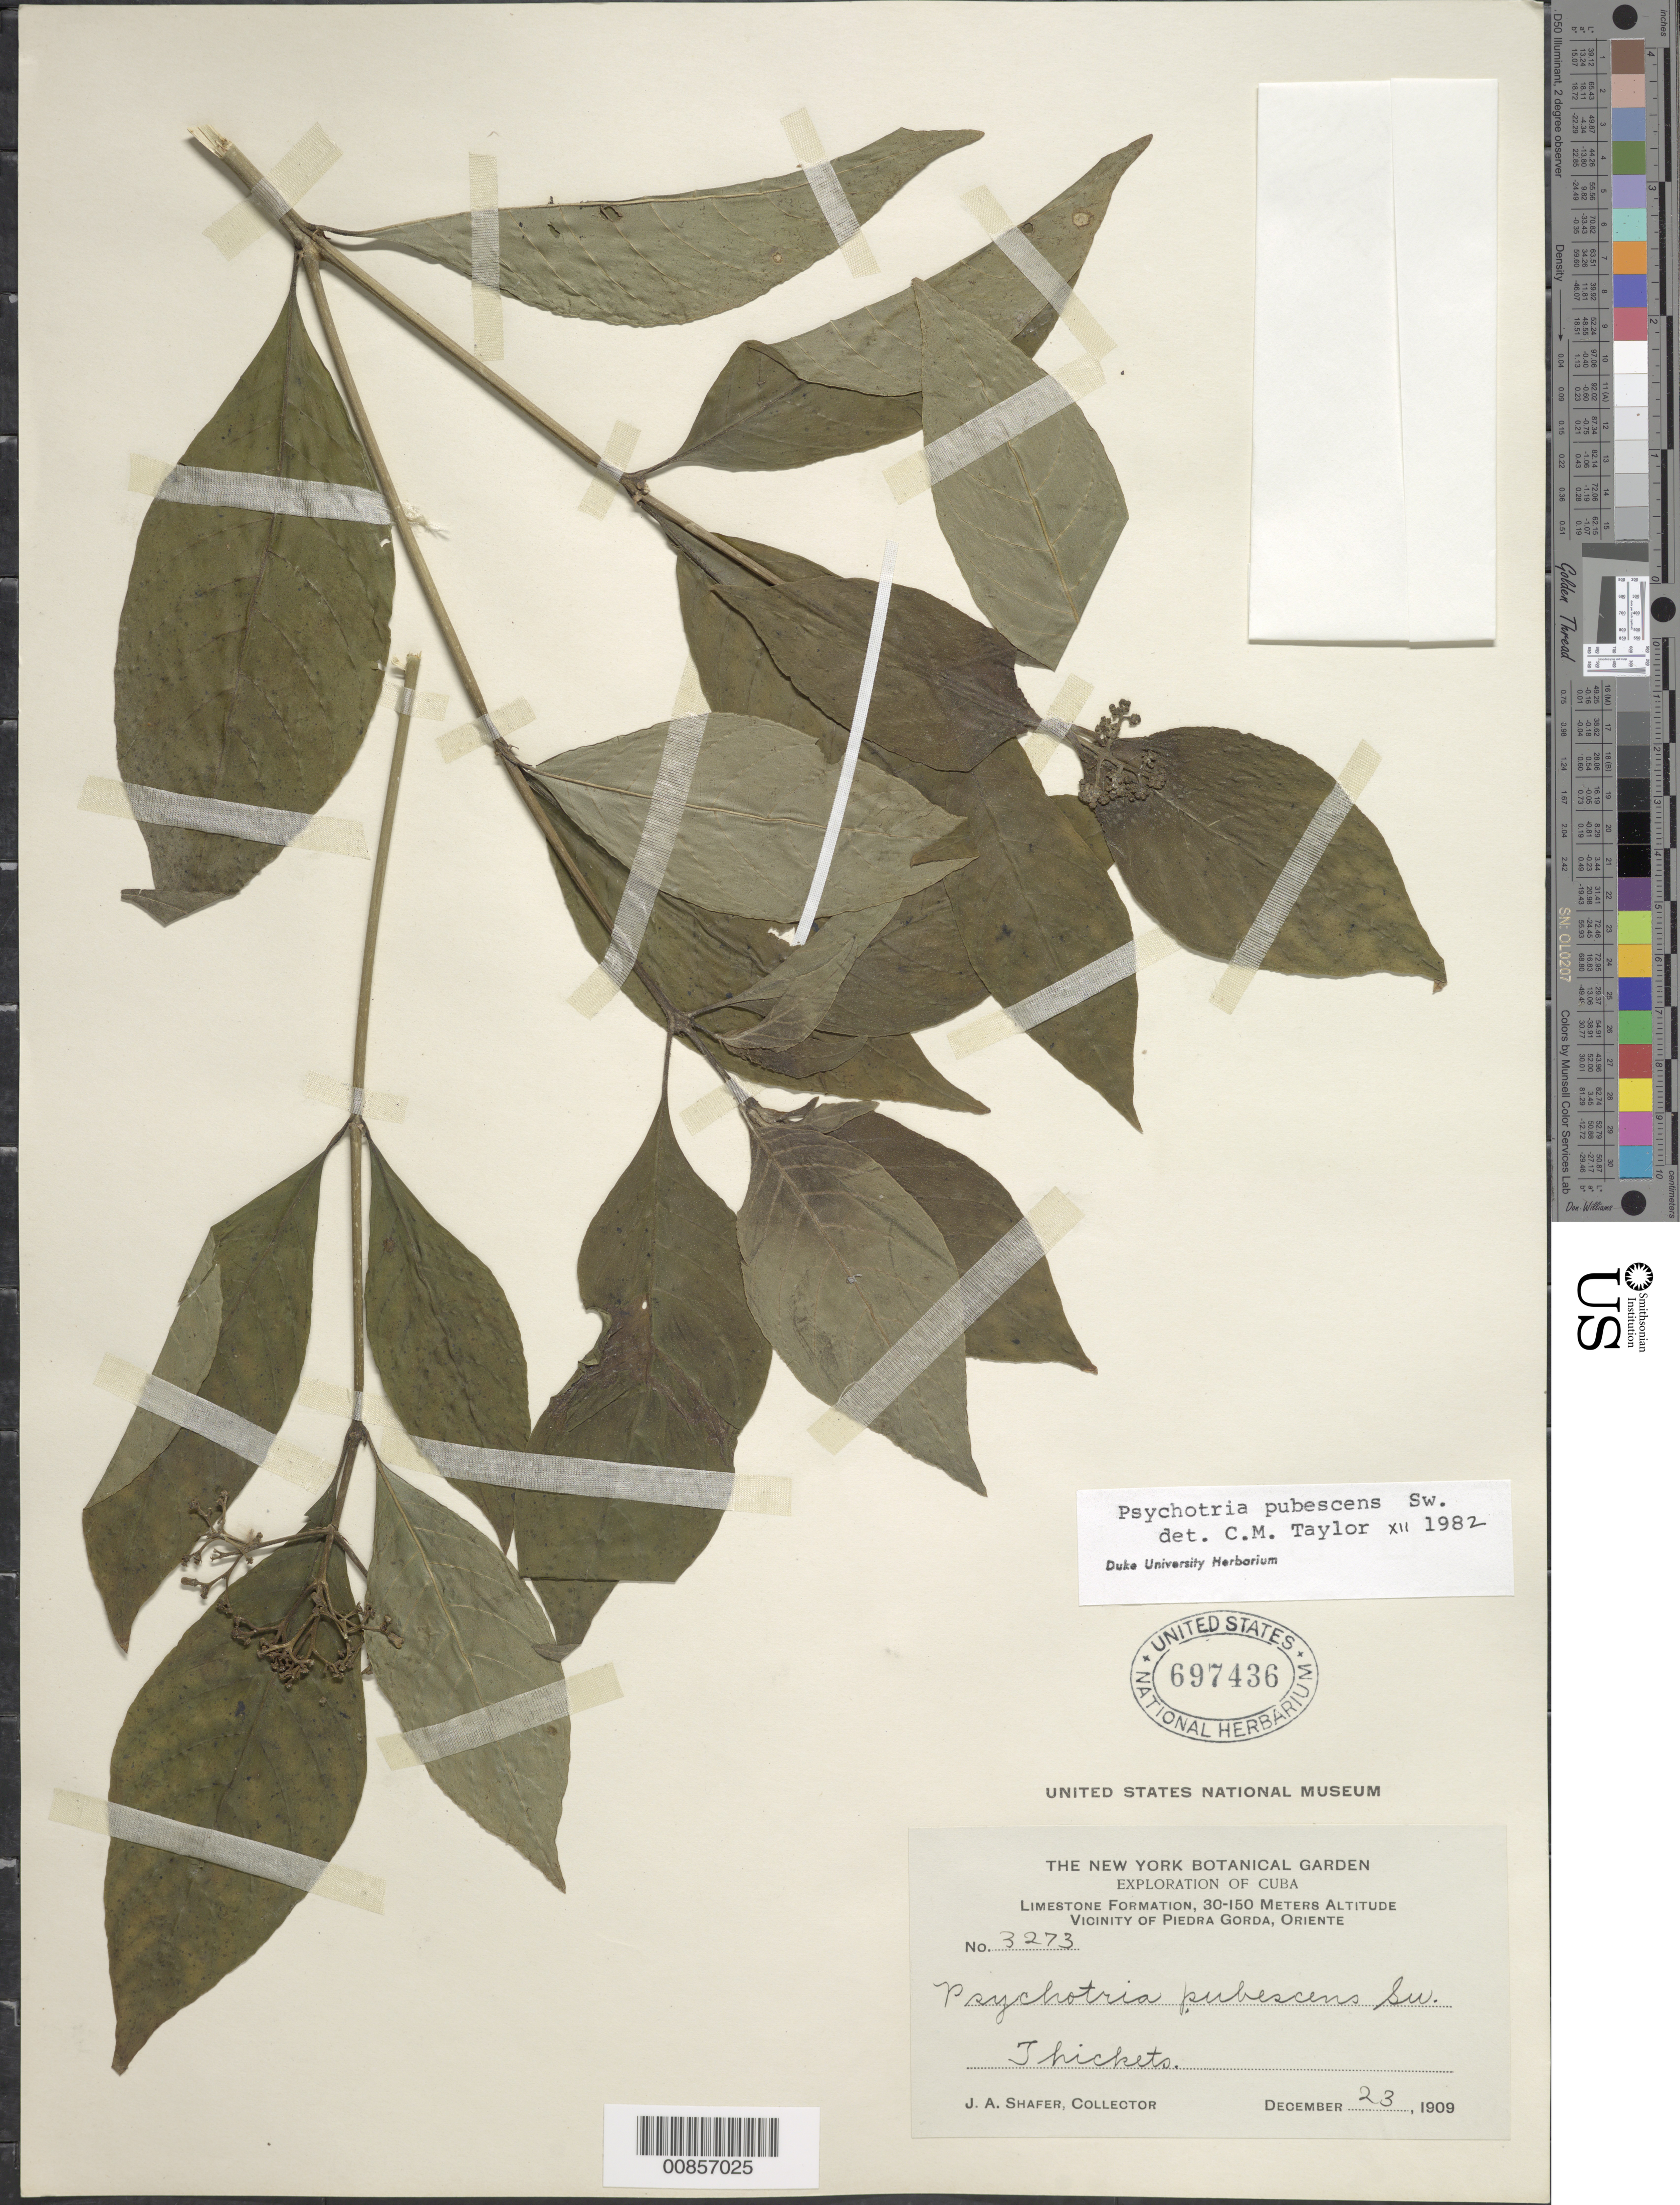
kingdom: Plantae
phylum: Tracheophyta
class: Magnoliopsida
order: Gentianales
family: Rubiaceae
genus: Psychotria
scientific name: Psychotria pubescens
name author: Sw.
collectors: J. A. Shafer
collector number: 3273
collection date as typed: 23 Dec 1909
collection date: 1909-12-23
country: Cuba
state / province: Oriente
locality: Vicinity of Piedra Gorda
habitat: Limestone formation. Thickets.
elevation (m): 30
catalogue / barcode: US 697436